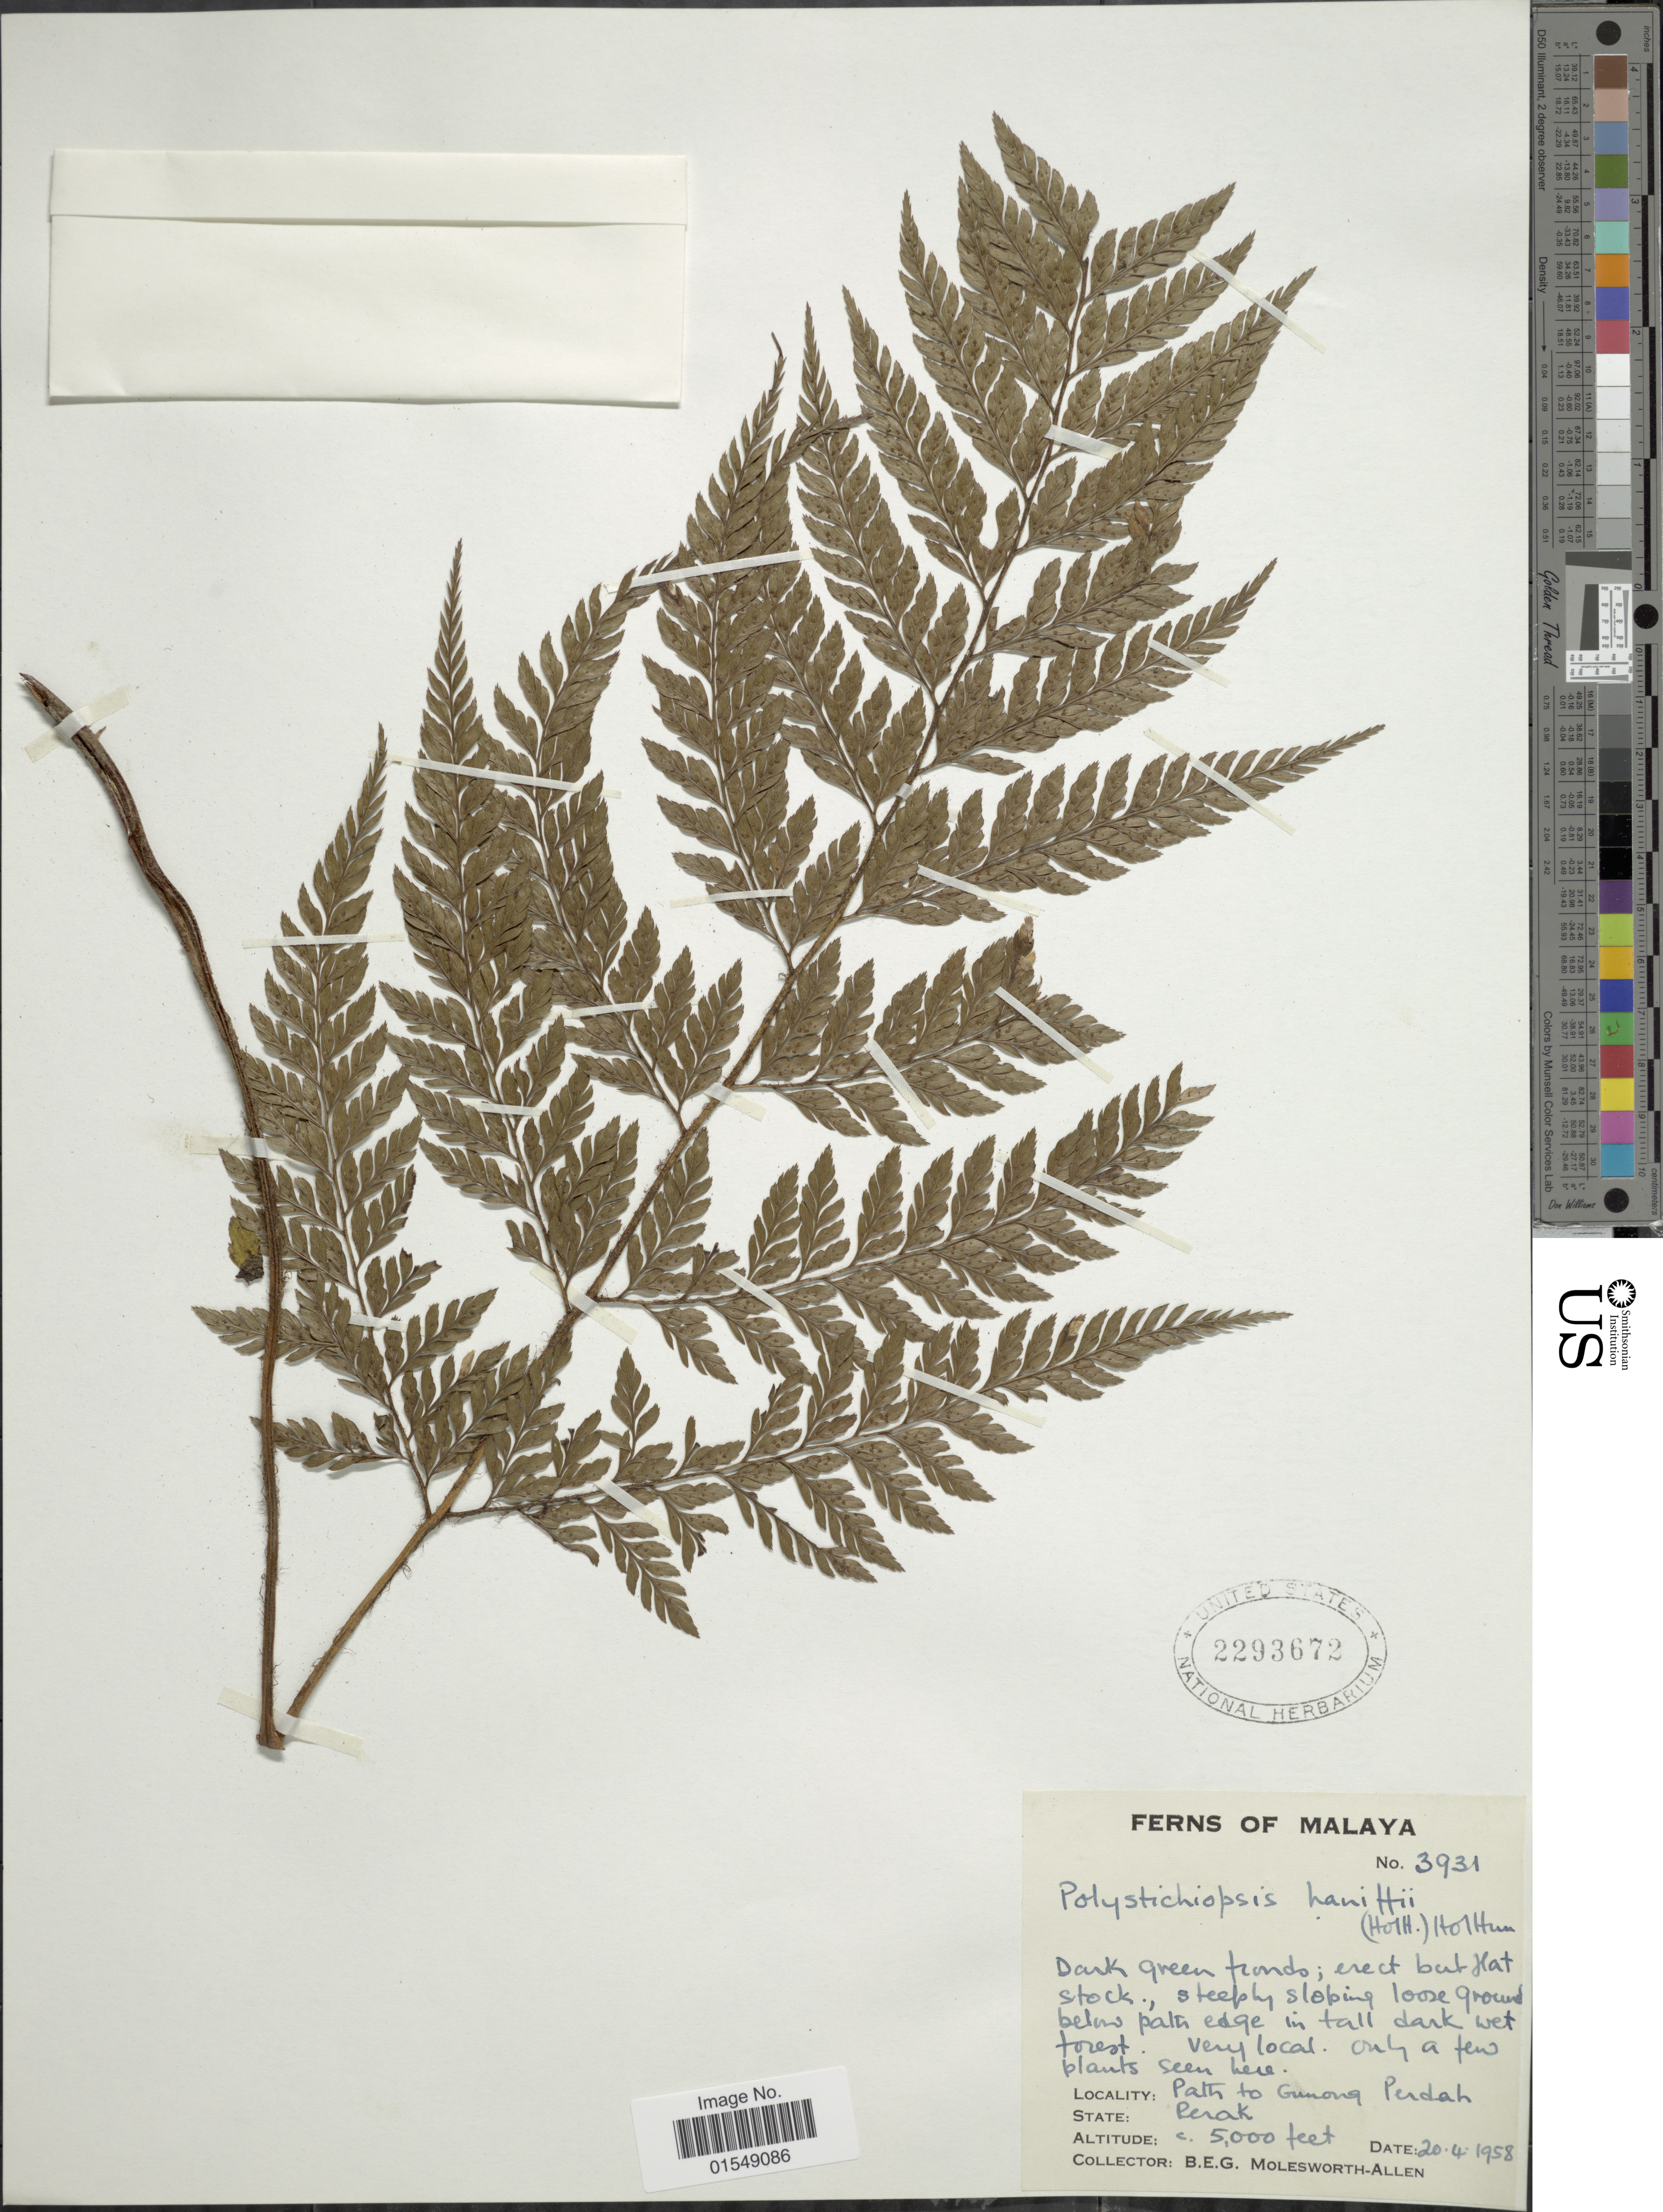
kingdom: Plantae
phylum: Tracheophyta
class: Polypodiopsida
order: Polypodiales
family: Dryopteridaceae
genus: Arachniodes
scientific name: Arachniodes haniffii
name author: (Holttum) Ching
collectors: B. E. G. Molesworth-Allen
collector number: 3931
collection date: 1958-04-20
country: Malaysia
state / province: Perak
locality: Malaya, path to Gunong Perdah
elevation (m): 1524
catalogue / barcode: US 2293672